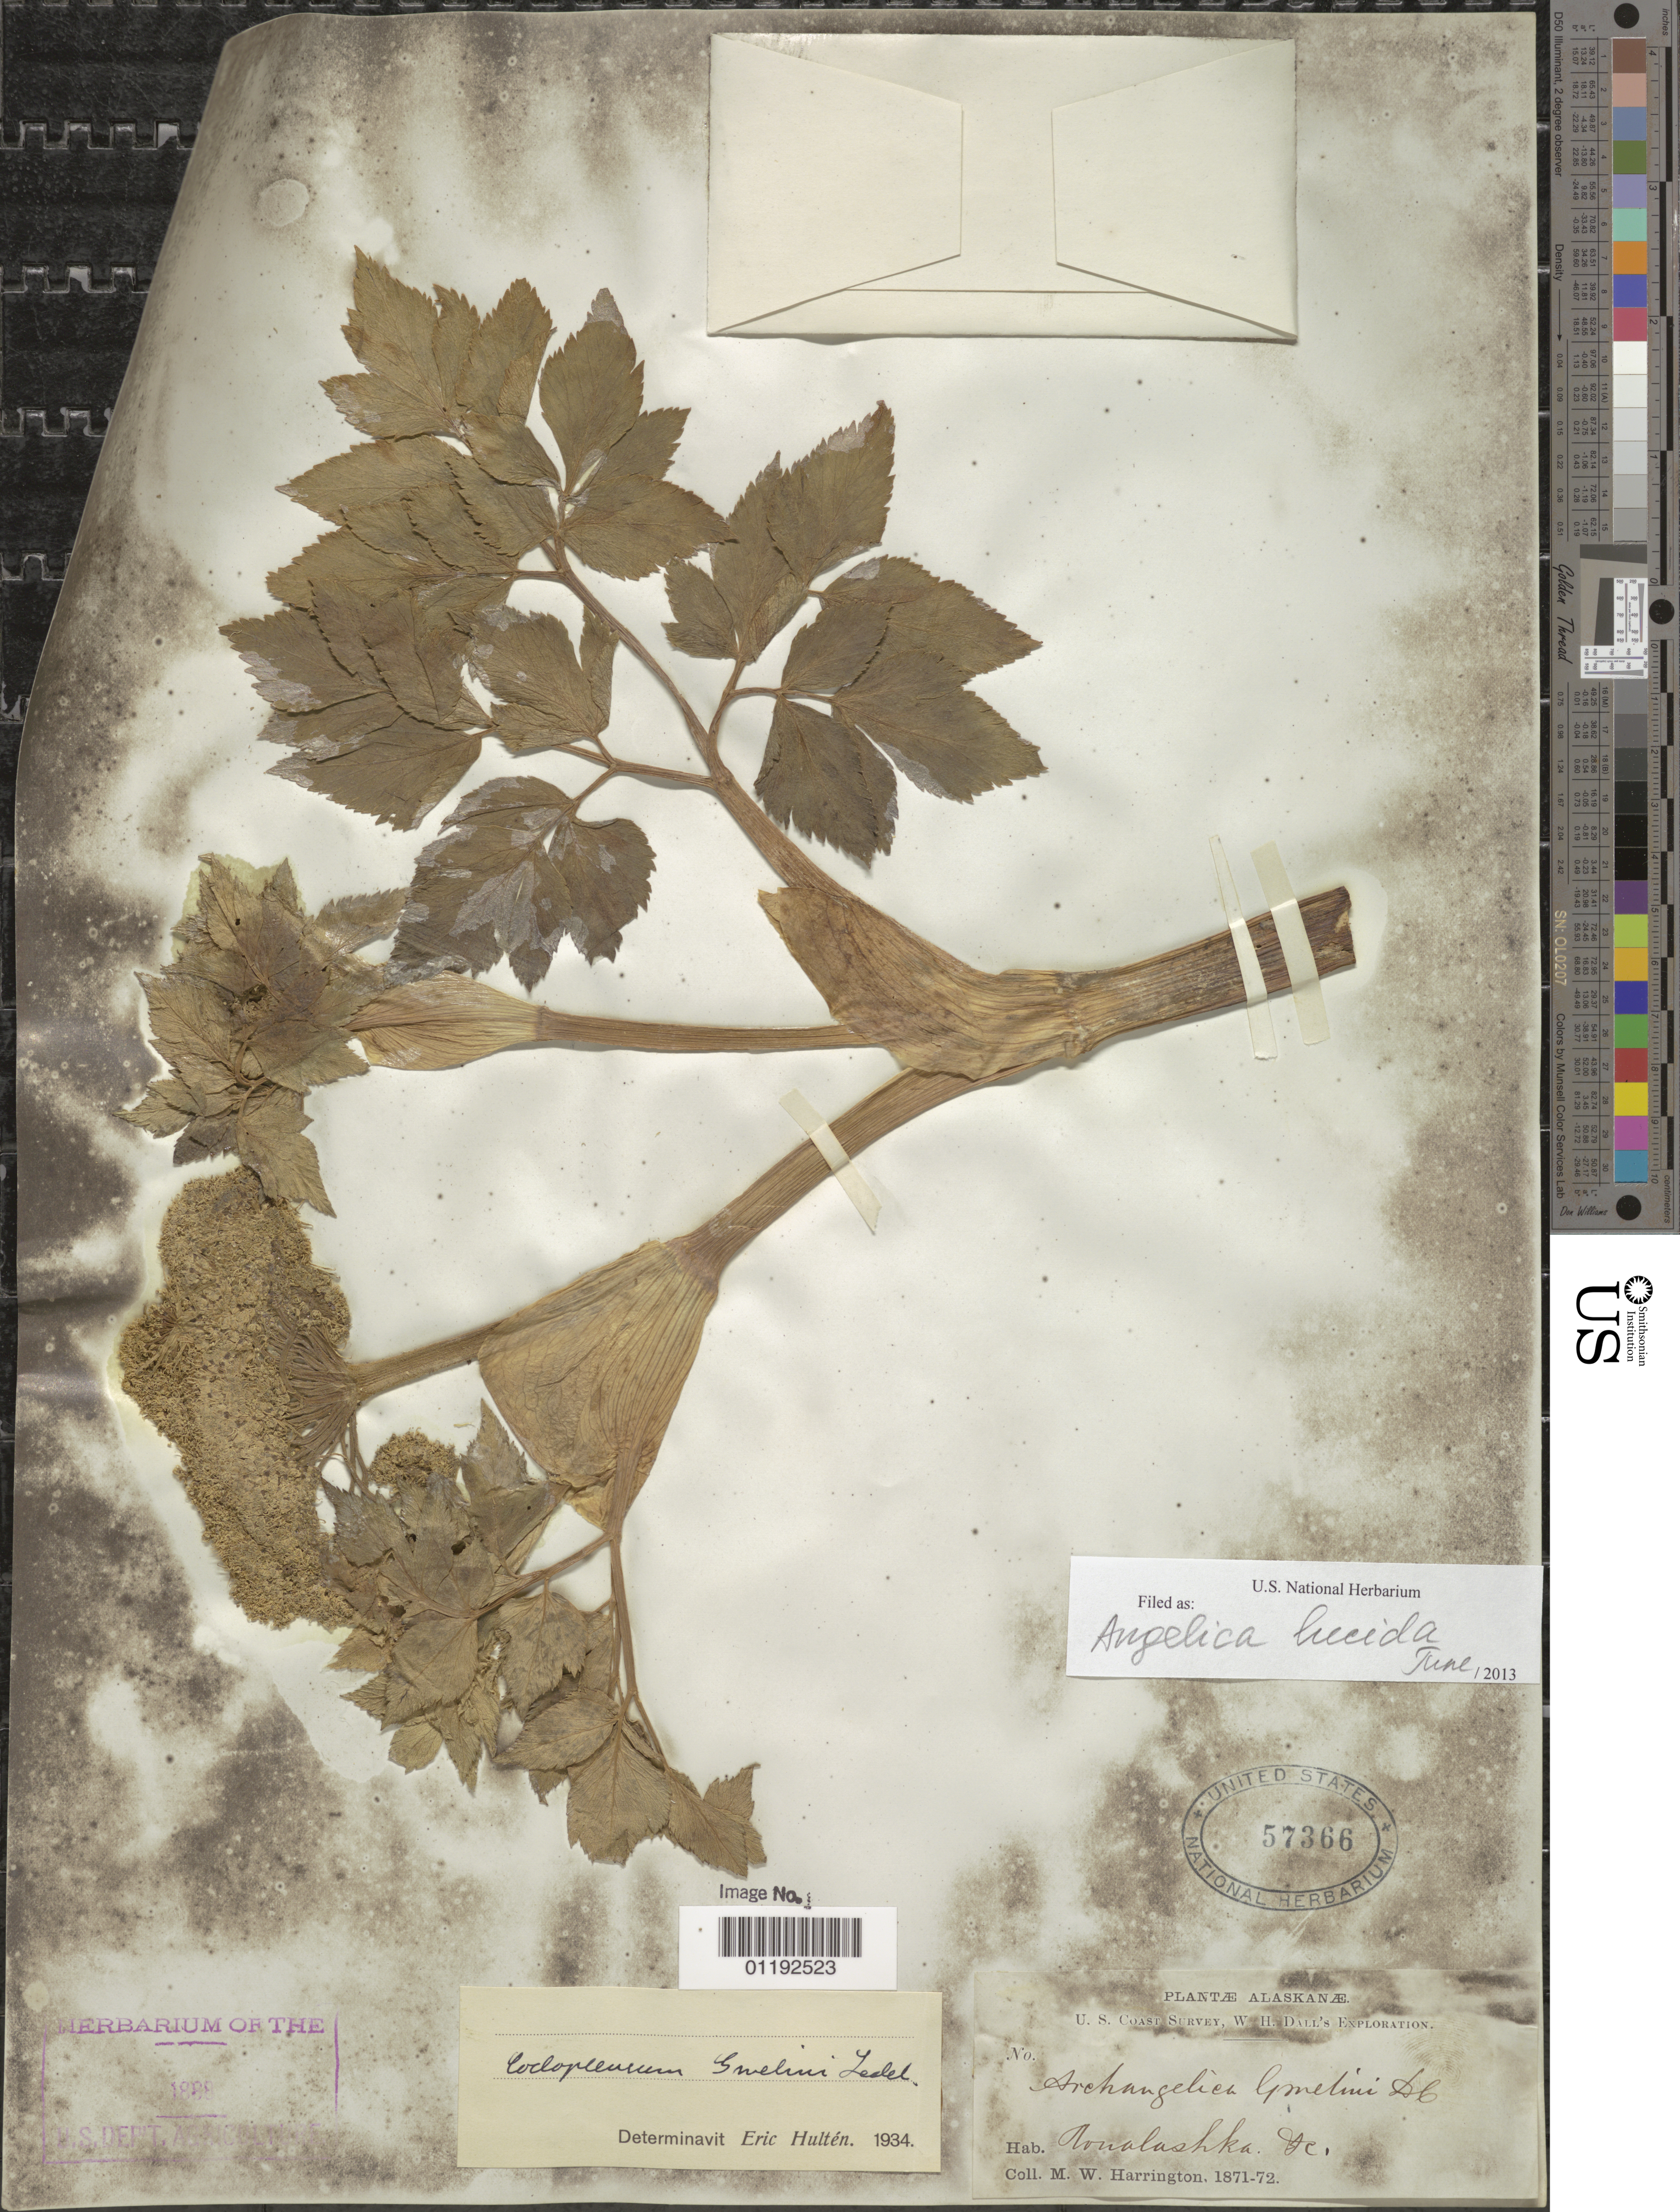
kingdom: Plantae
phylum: Tracheophyta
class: Magnoliopsida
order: Apiales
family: Apiaceae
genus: Angelica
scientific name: Angelica lucida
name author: L.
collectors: M. W. Harrington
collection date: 1871/1872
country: United States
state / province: Alaska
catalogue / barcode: US 57366